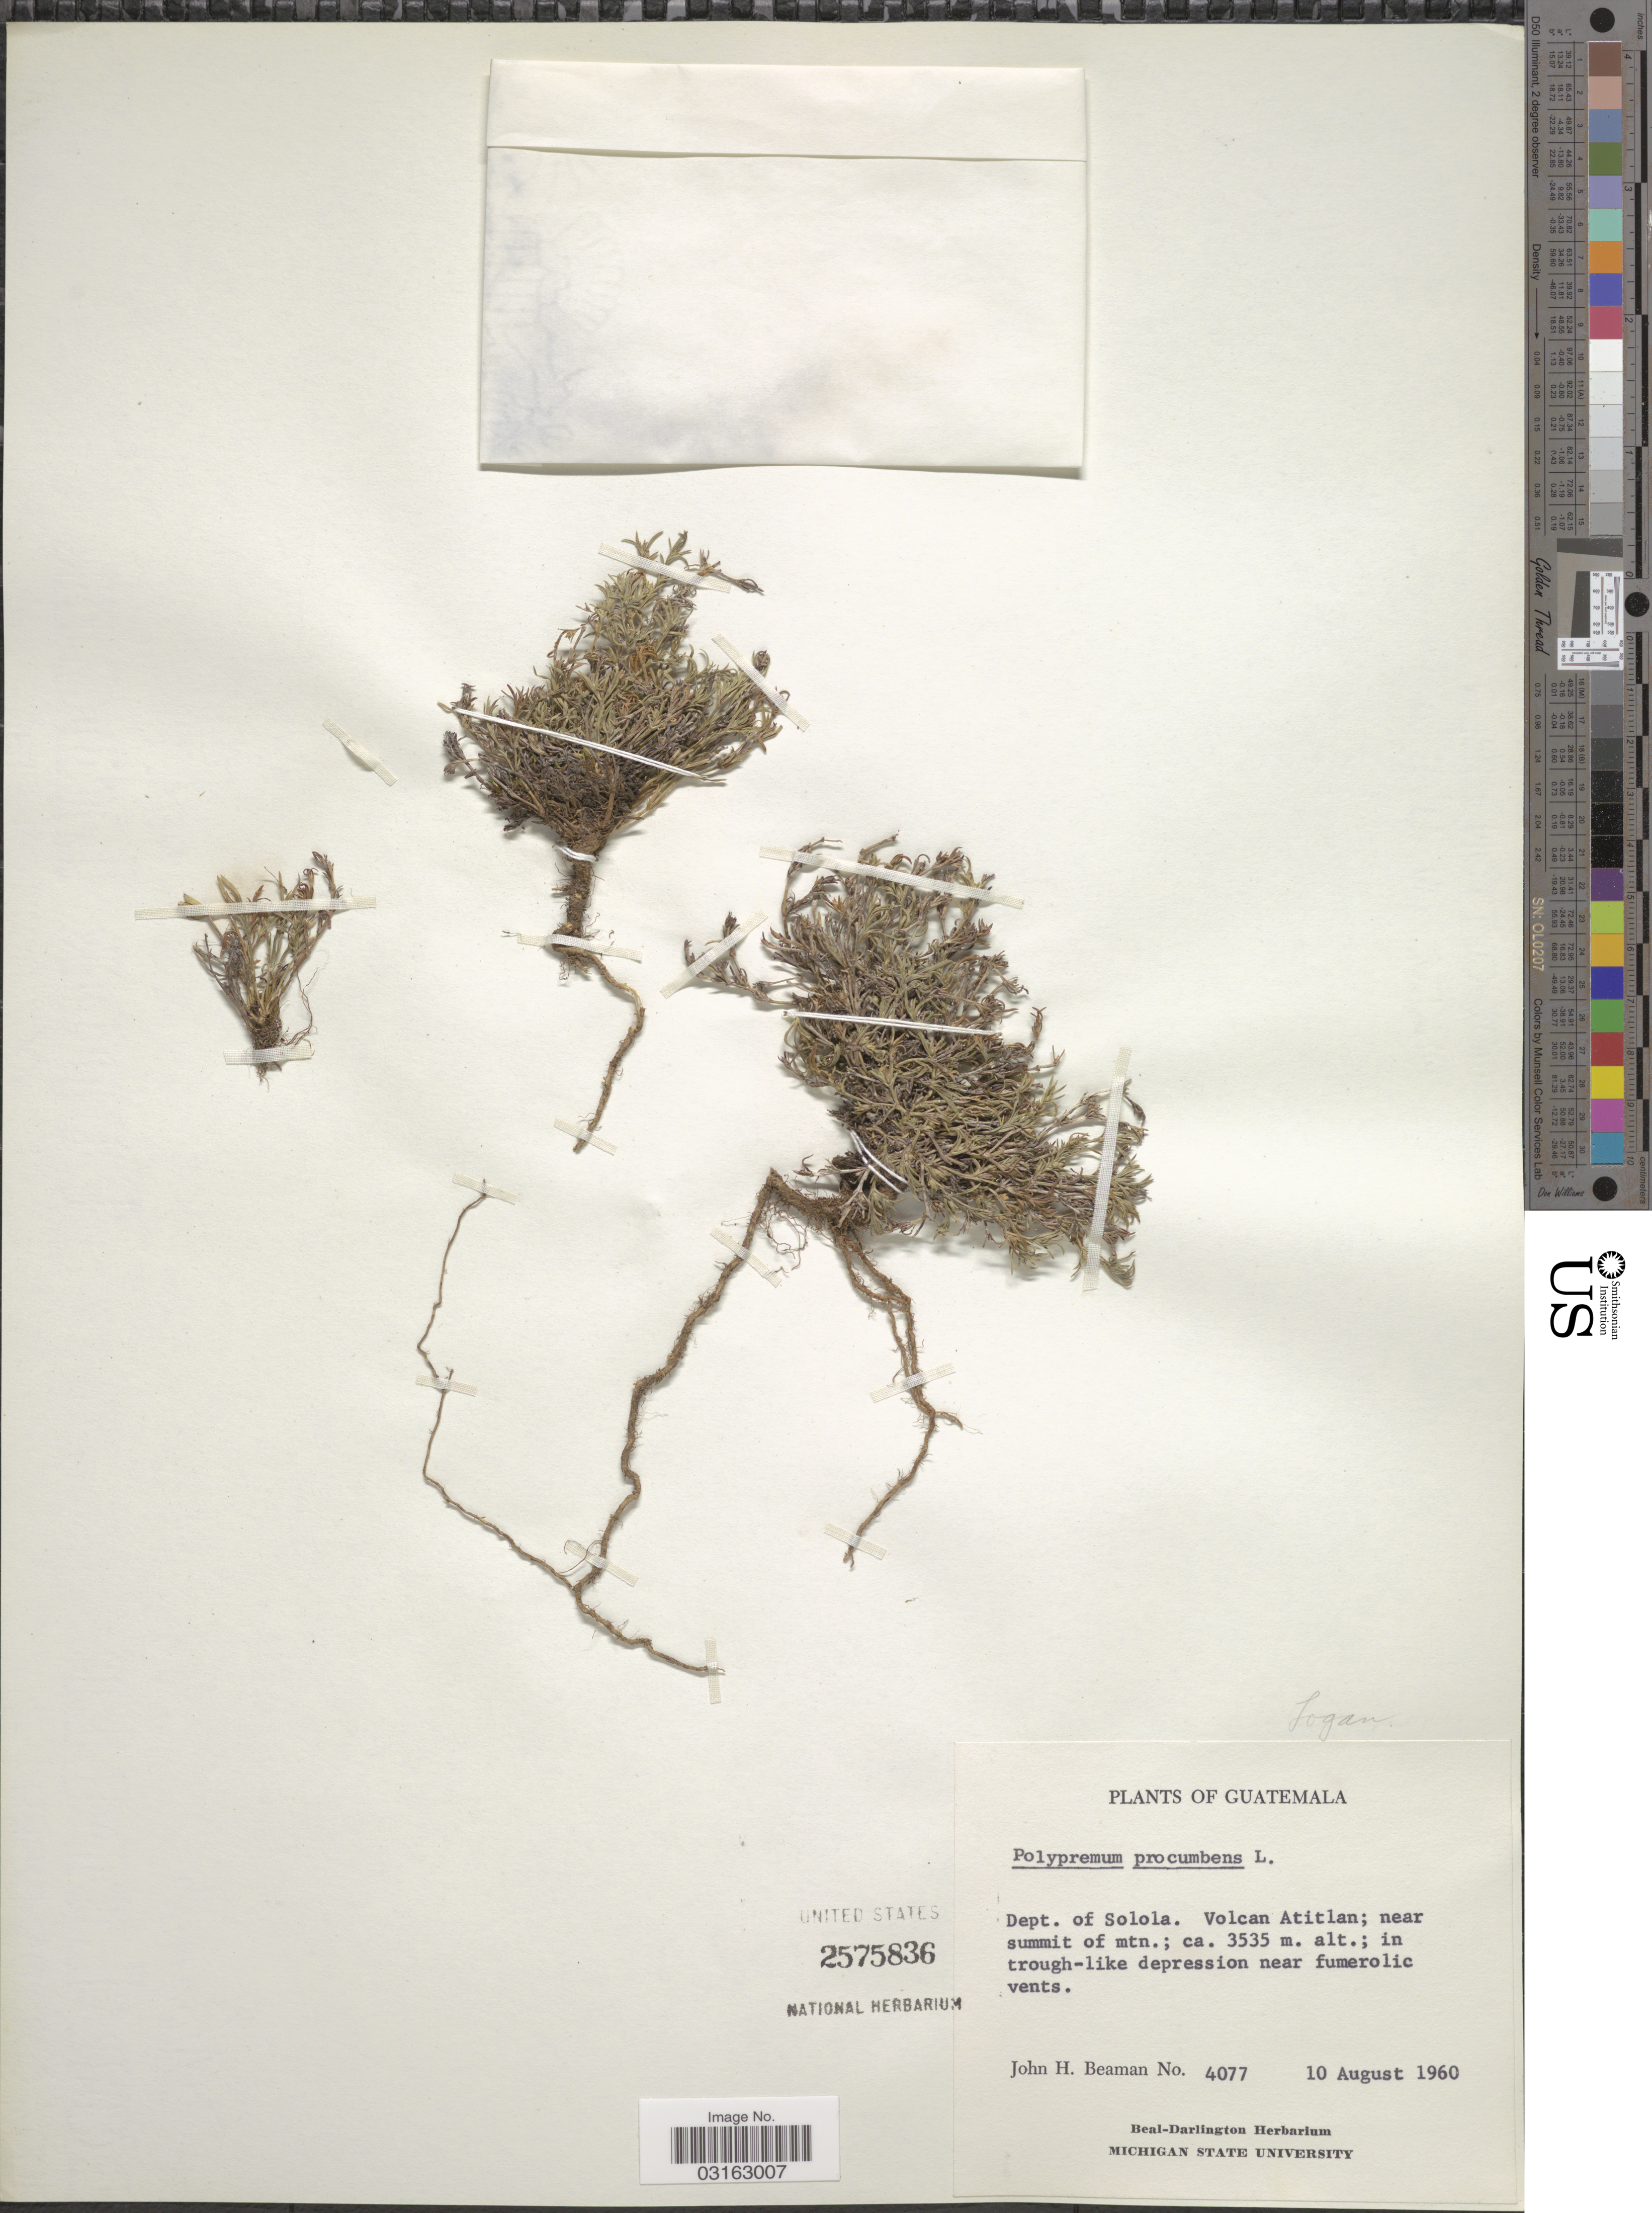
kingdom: Plantae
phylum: Tracheophyta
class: Magnoliopsida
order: Lamiales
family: Tetrachondraceae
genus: Polypremum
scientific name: Polypremum procumbens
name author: L.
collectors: J. H. Beaman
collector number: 4077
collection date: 1960-08-10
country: Guatemala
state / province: Sololá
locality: Dept. of Solola. Volcan Atitlan; near summit of mtn.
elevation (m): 3535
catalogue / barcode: US 2575836